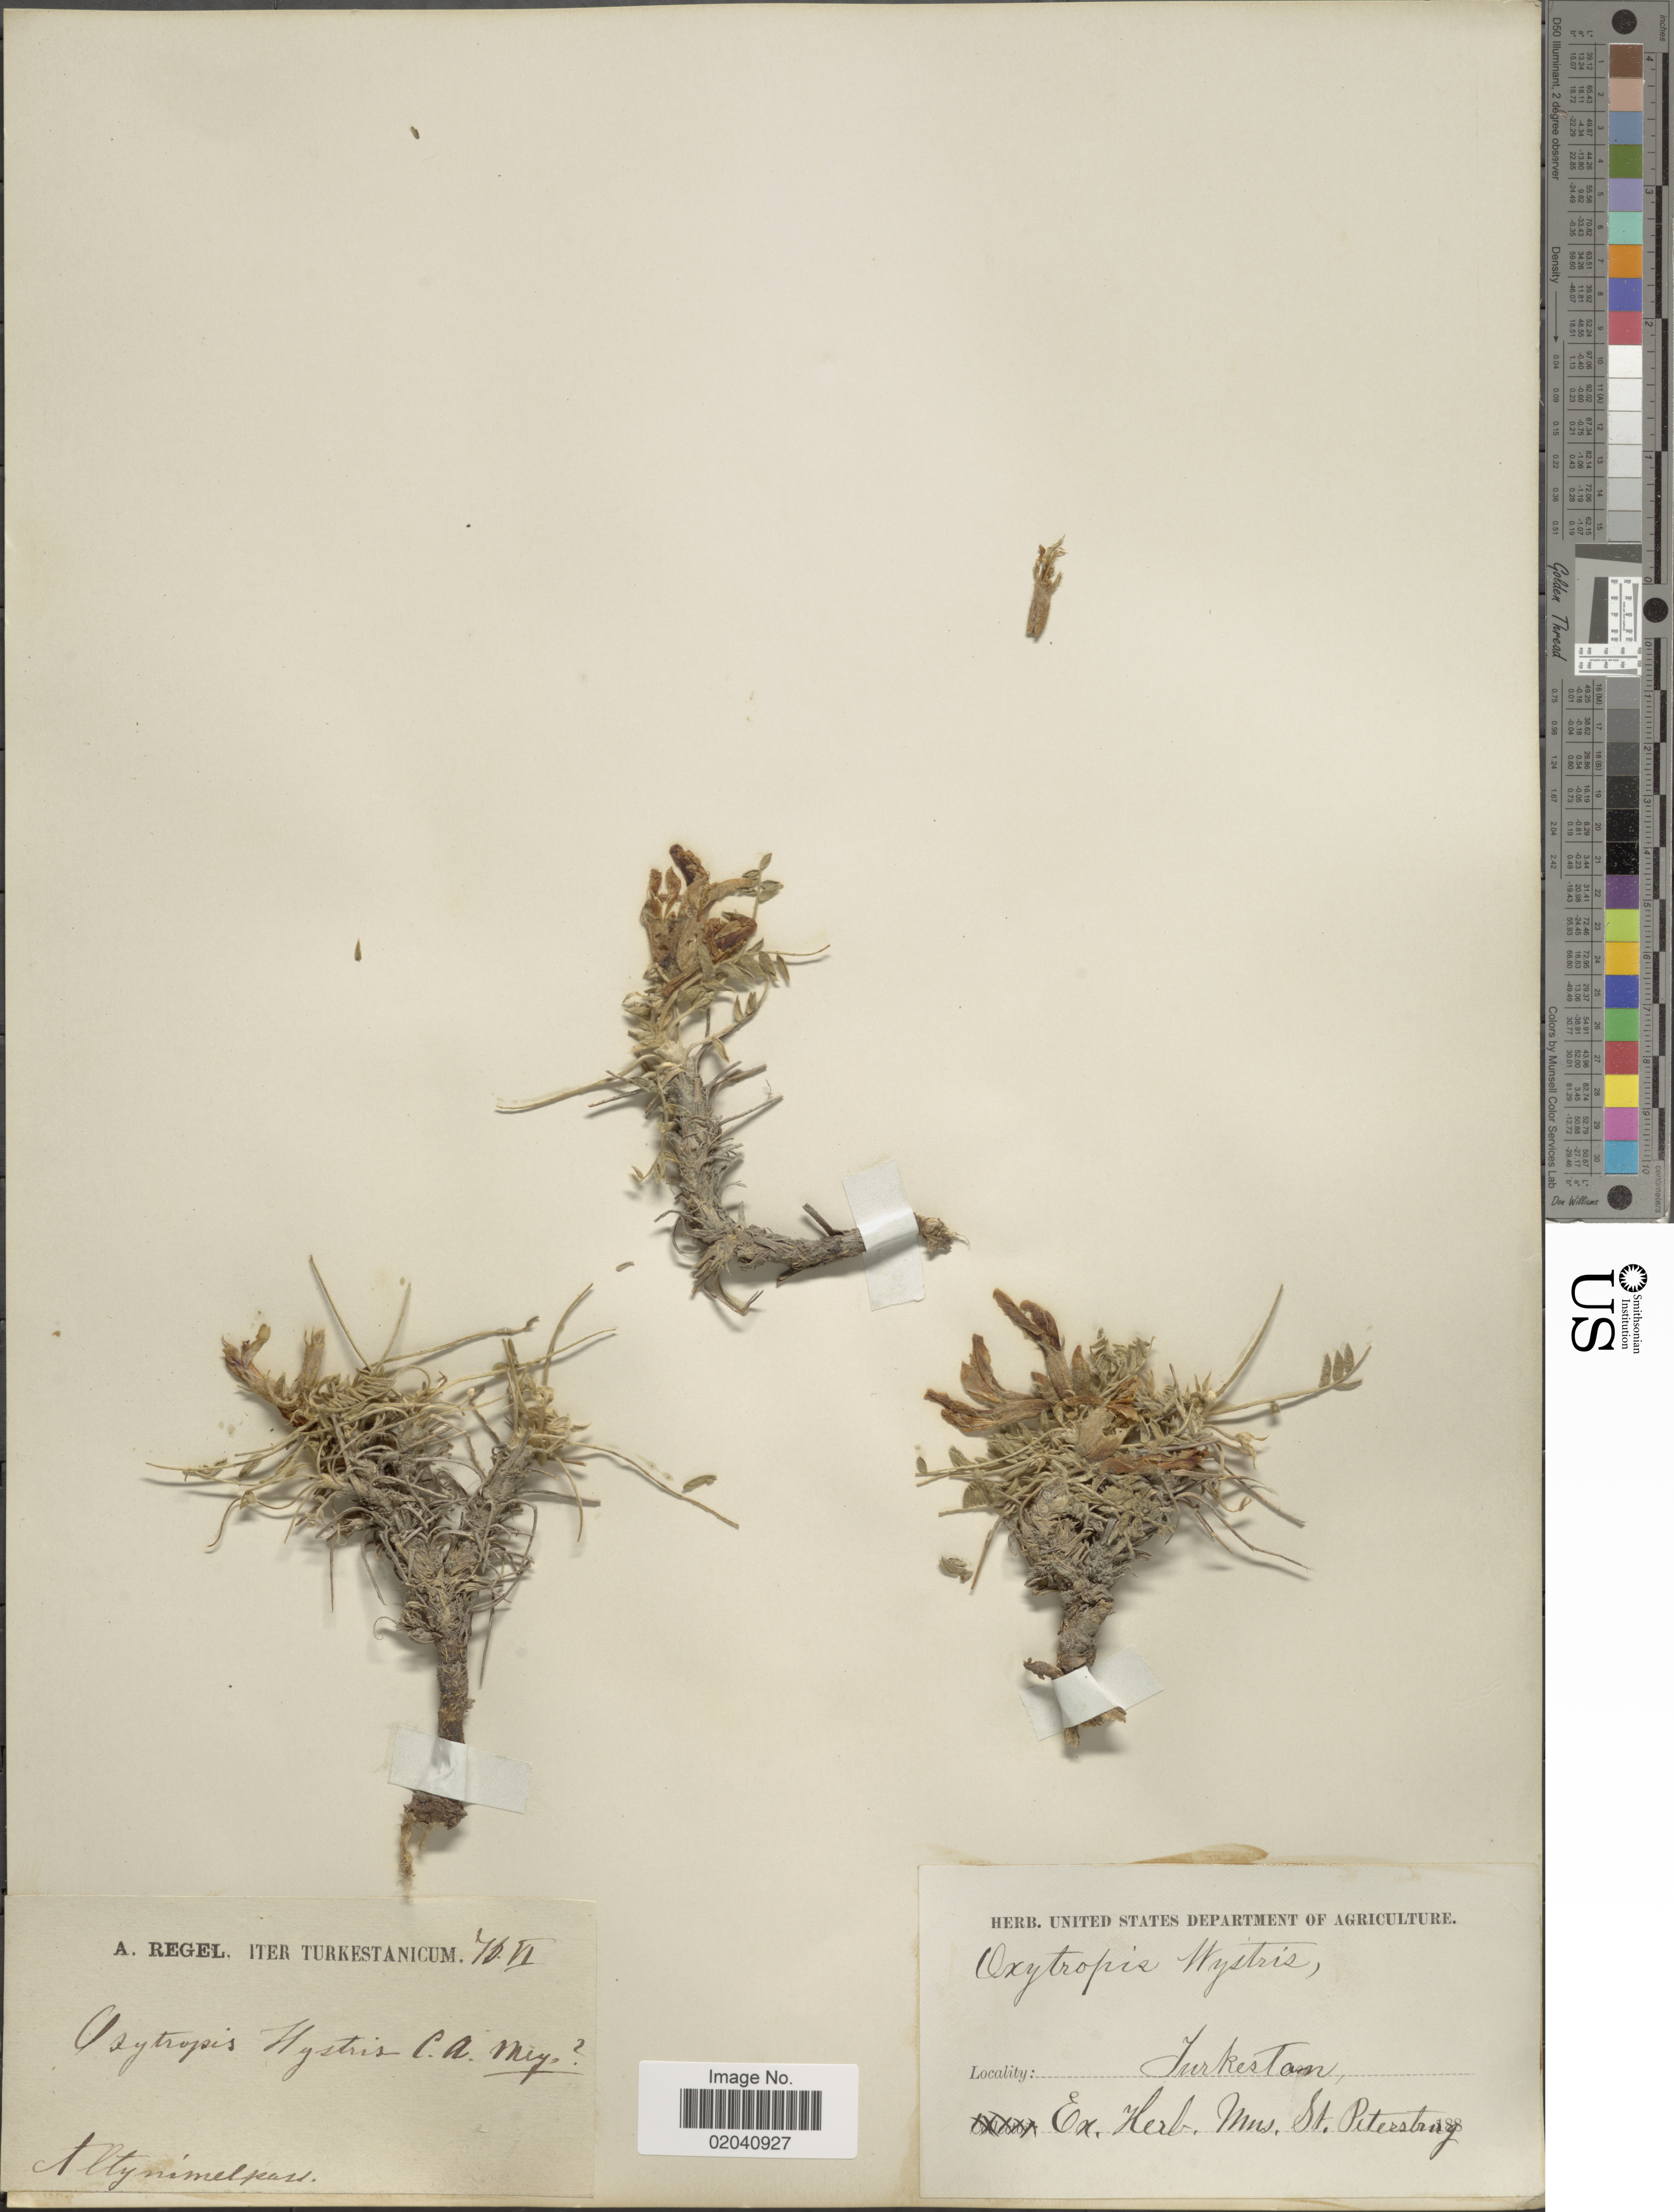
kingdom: Plantae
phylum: Tracheophyta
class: Magnoliopsida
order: Fabales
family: Fabaceae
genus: Oxytropis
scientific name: Oxytropis hystrix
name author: Schrenk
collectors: A. Regel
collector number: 76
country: Kazakhstan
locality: Turkestan, Altunimel pass (Altynemel)